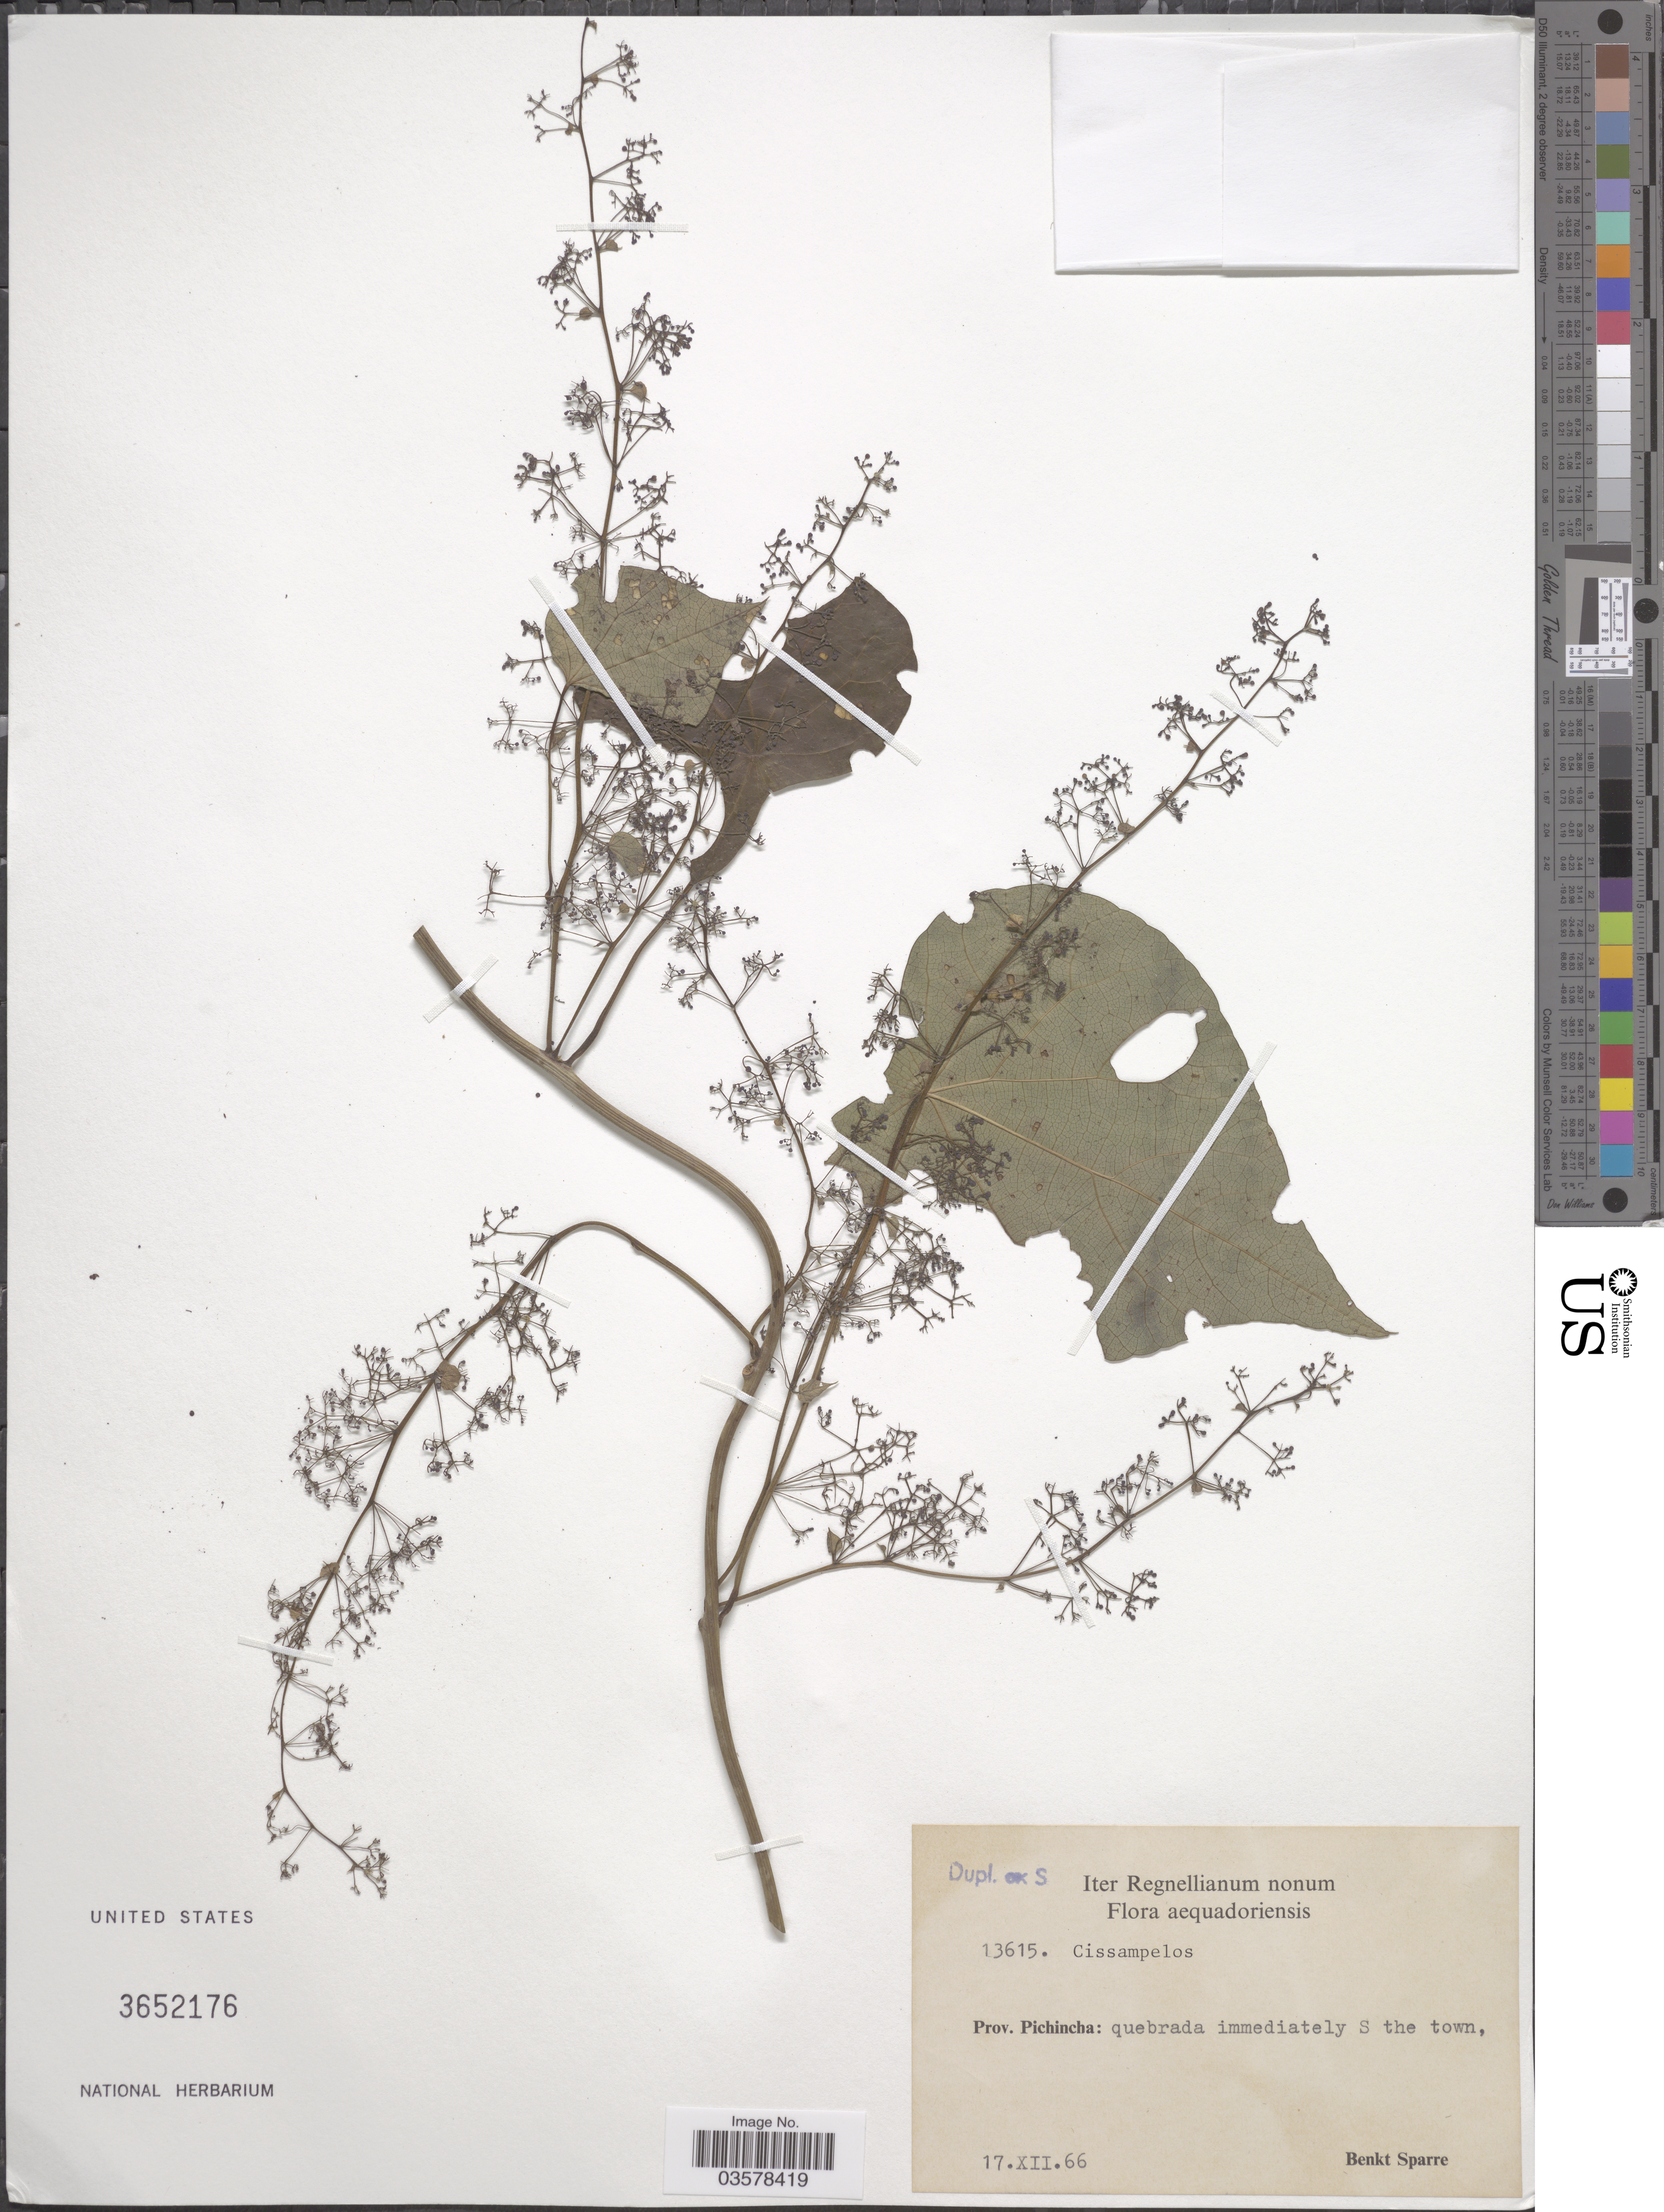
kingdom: Plantae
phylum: Tracheophyta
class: Magnoliopsida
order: Ranunculales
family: Menispermaceae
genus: Cissampelos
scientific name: Cissampelos sp.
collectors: B. Sparre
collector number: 13615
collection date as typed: Transcribed d/m/y: 17/12/66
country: Ecuador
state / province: Pichincha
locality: Aequadoriensis. Prov. Pichincha: quebrada immediately S the town.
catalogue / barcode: US 3652176